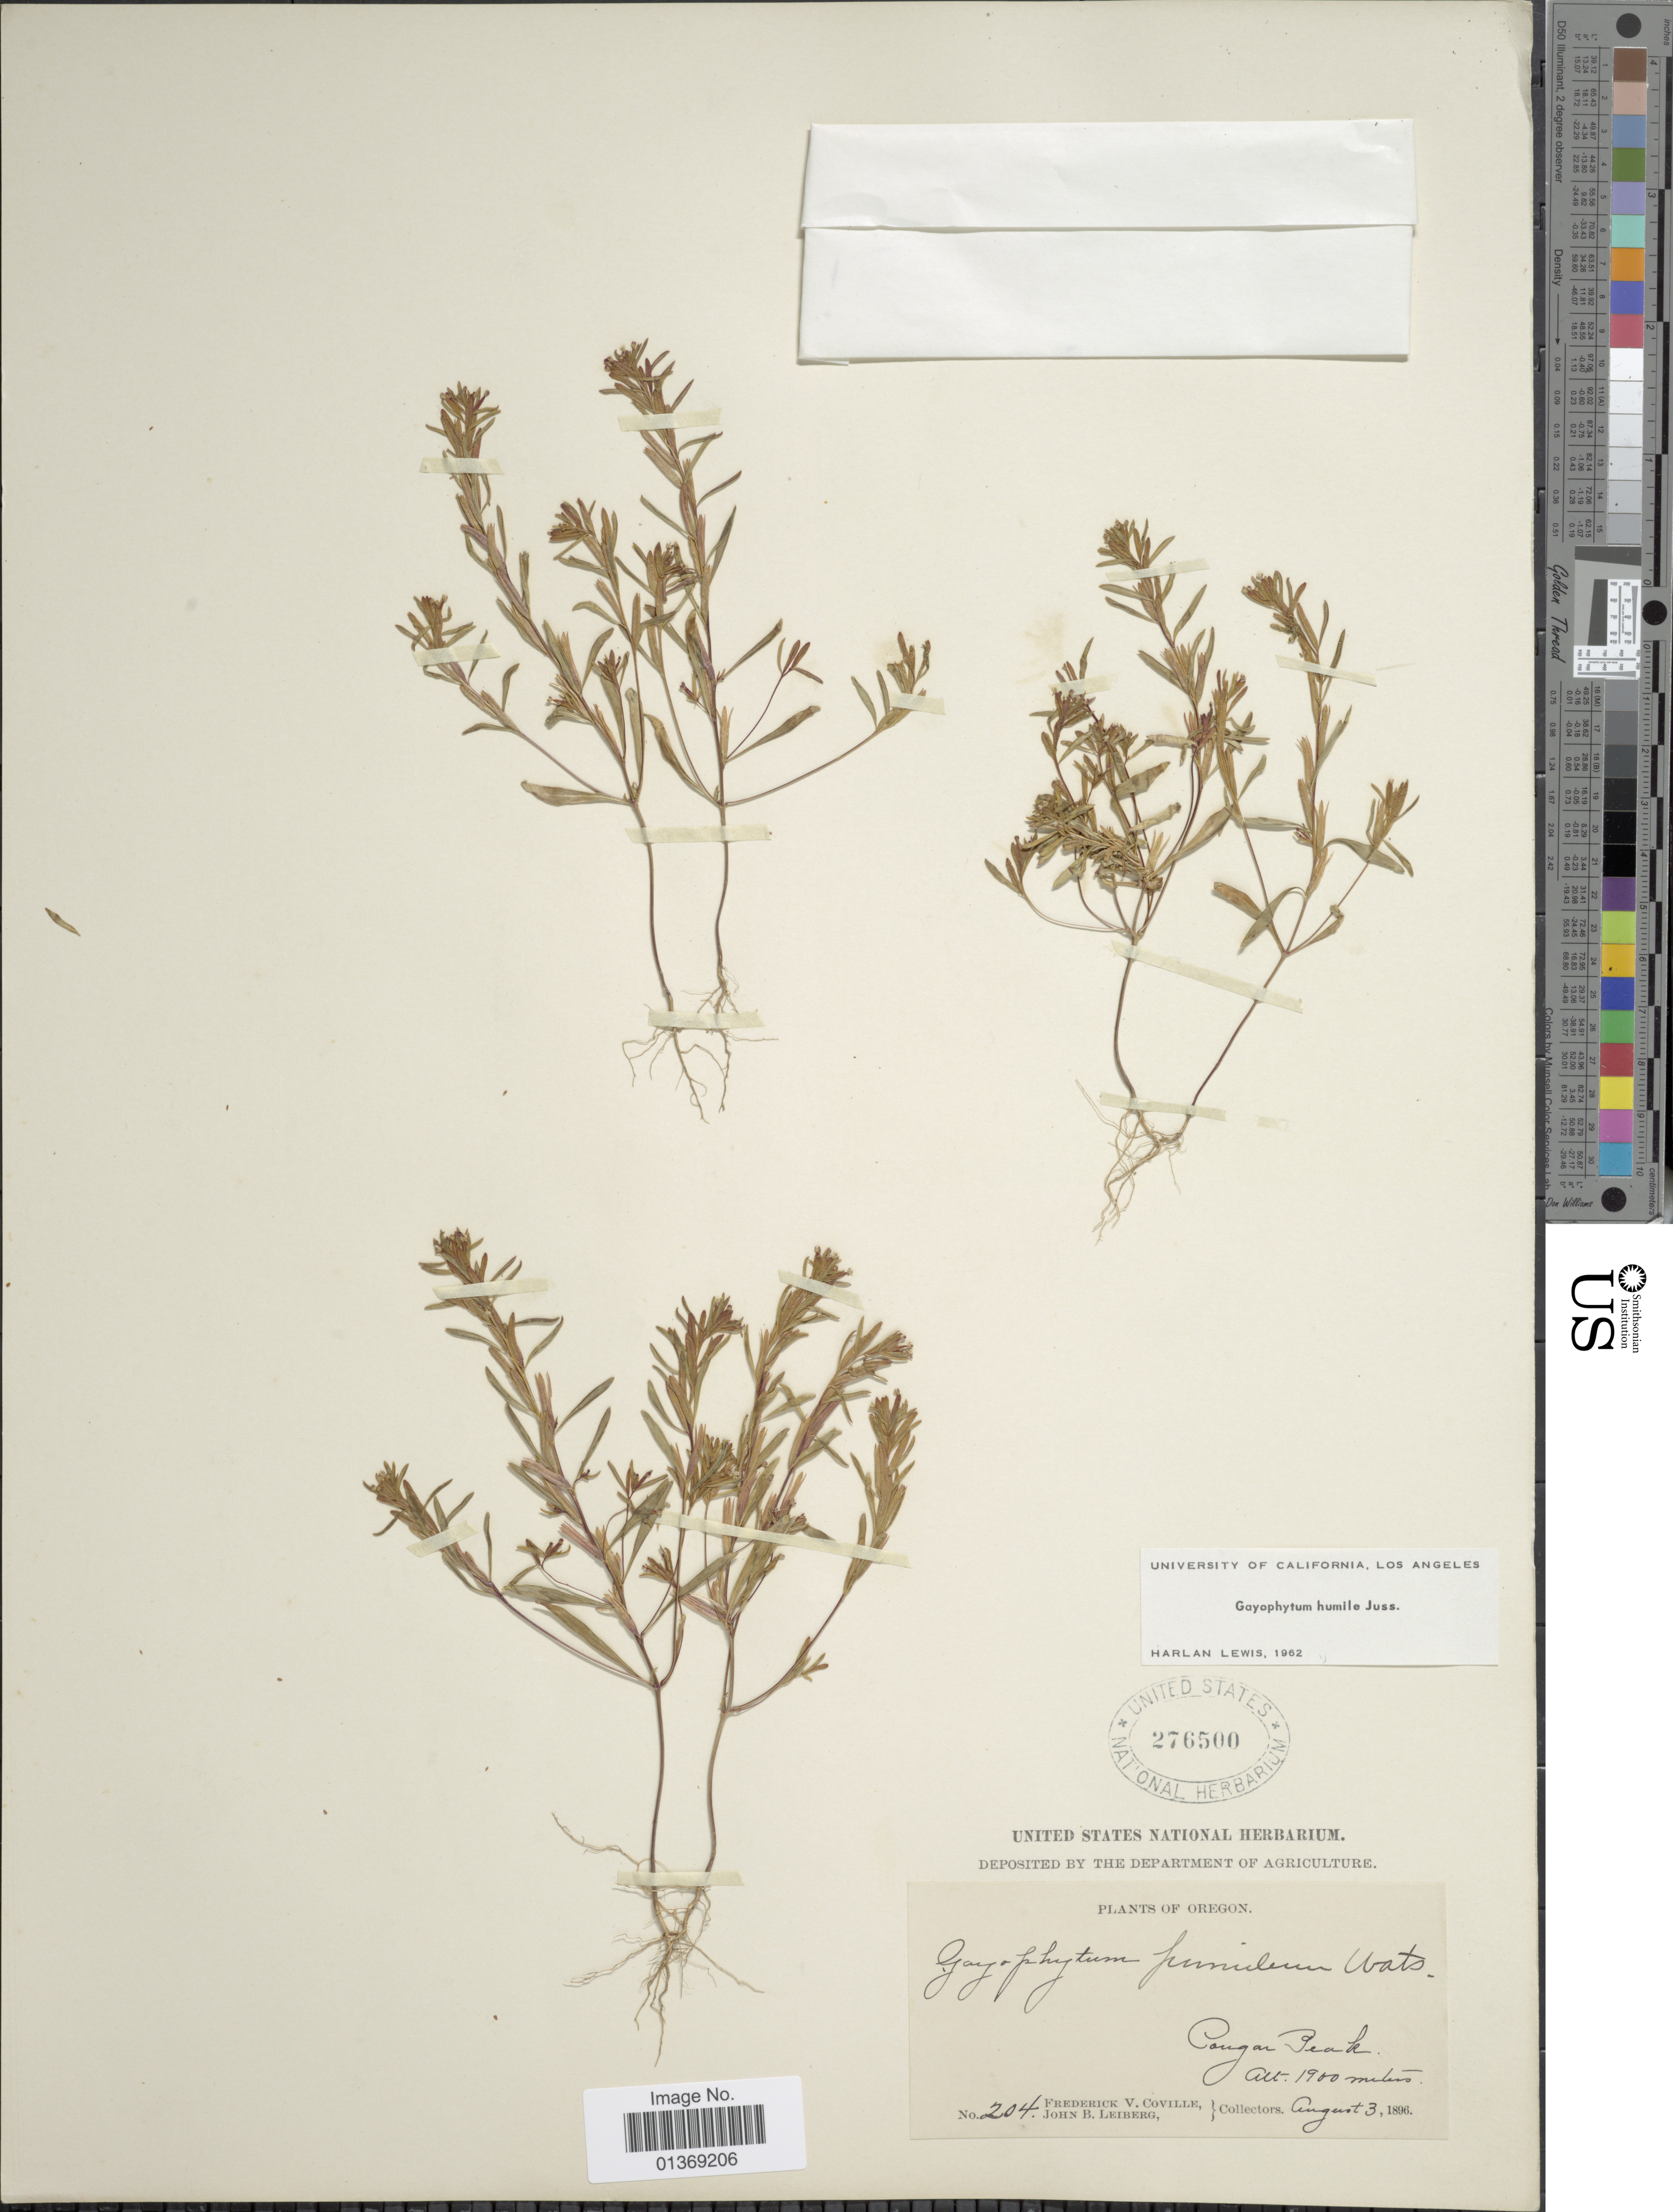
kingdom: Plantae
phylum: Tracheophyta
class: Magnoliopsida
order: Myrtales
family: Onagraceae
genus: Gayophytum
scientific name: Gayophytum humile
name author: A. Juss.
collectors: F. V. Coville & J. B. Leiberg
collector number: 204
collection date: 1896-08-03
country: United States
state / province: Oregon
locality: Congar Peak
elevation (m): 1900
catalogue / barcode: US 276500